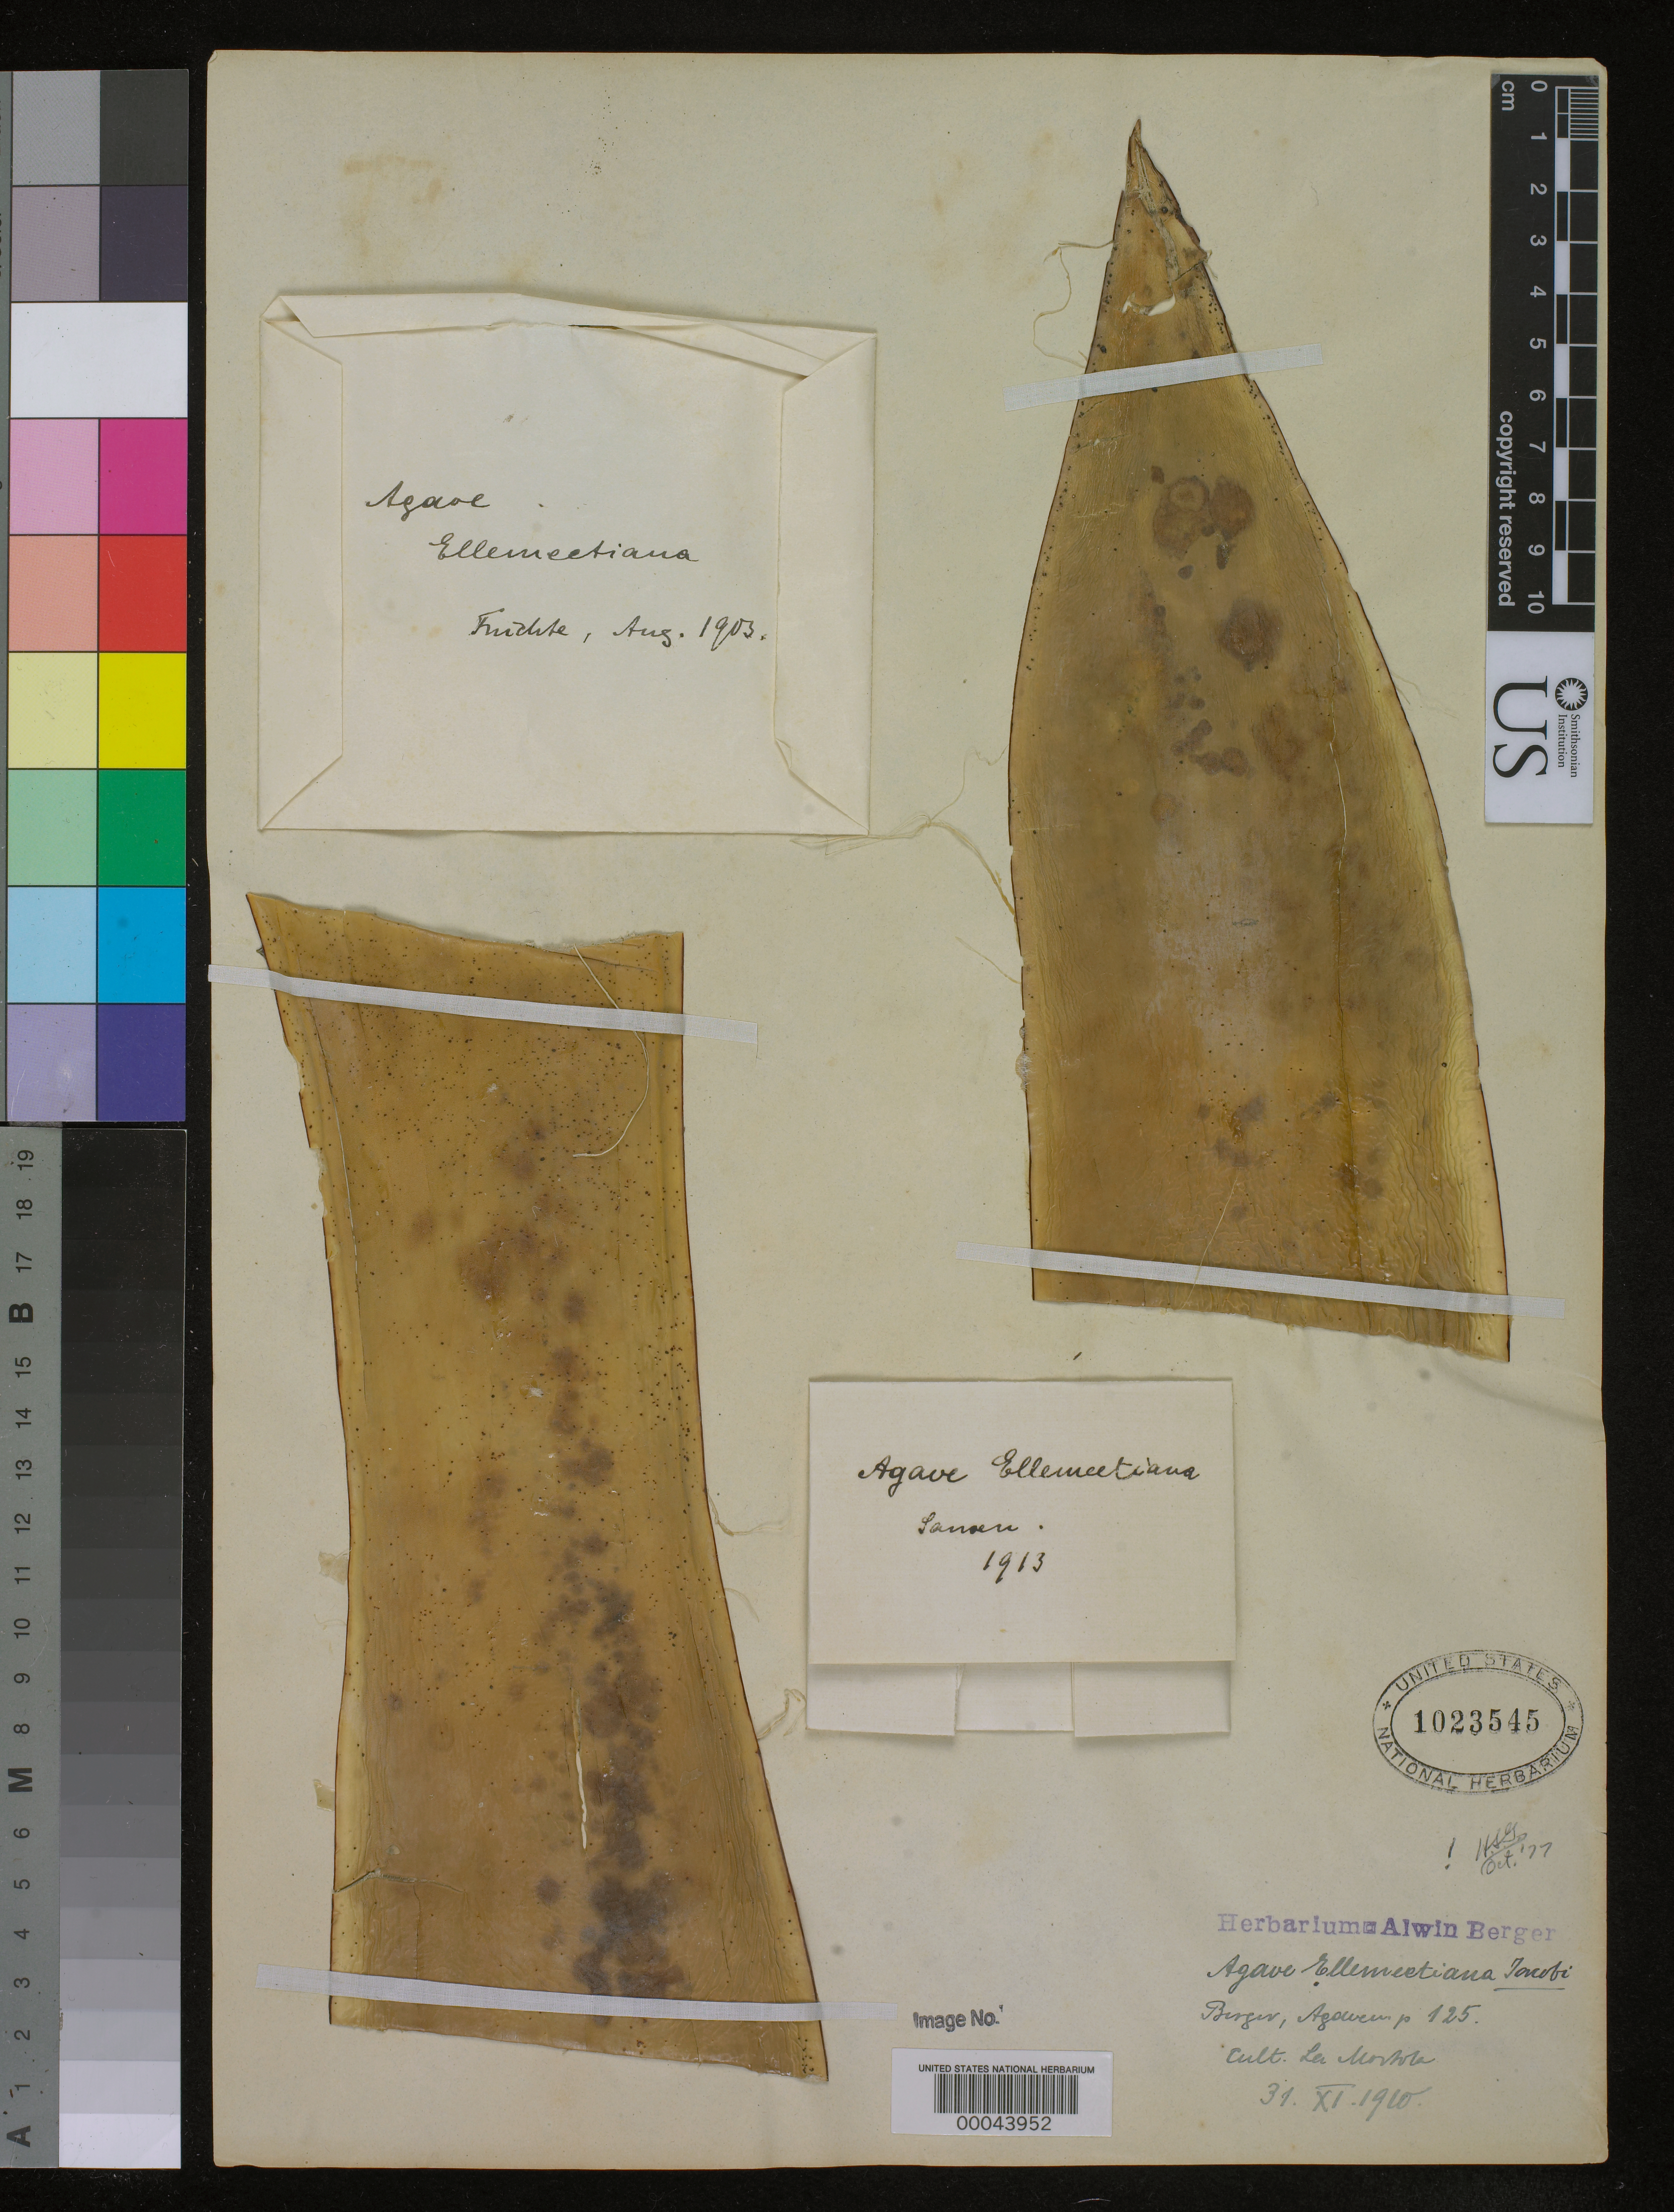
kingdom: Plantae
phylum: Tracheophyta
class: Liliopsida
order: Asparagales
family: Asparagaceae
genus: Agave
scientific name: Agave ellemeetiana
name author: Jacobi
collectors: ex herb. A. Berger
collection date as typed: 1903 to -- -- 1913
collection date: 1903/1913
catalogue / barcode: US 1023545